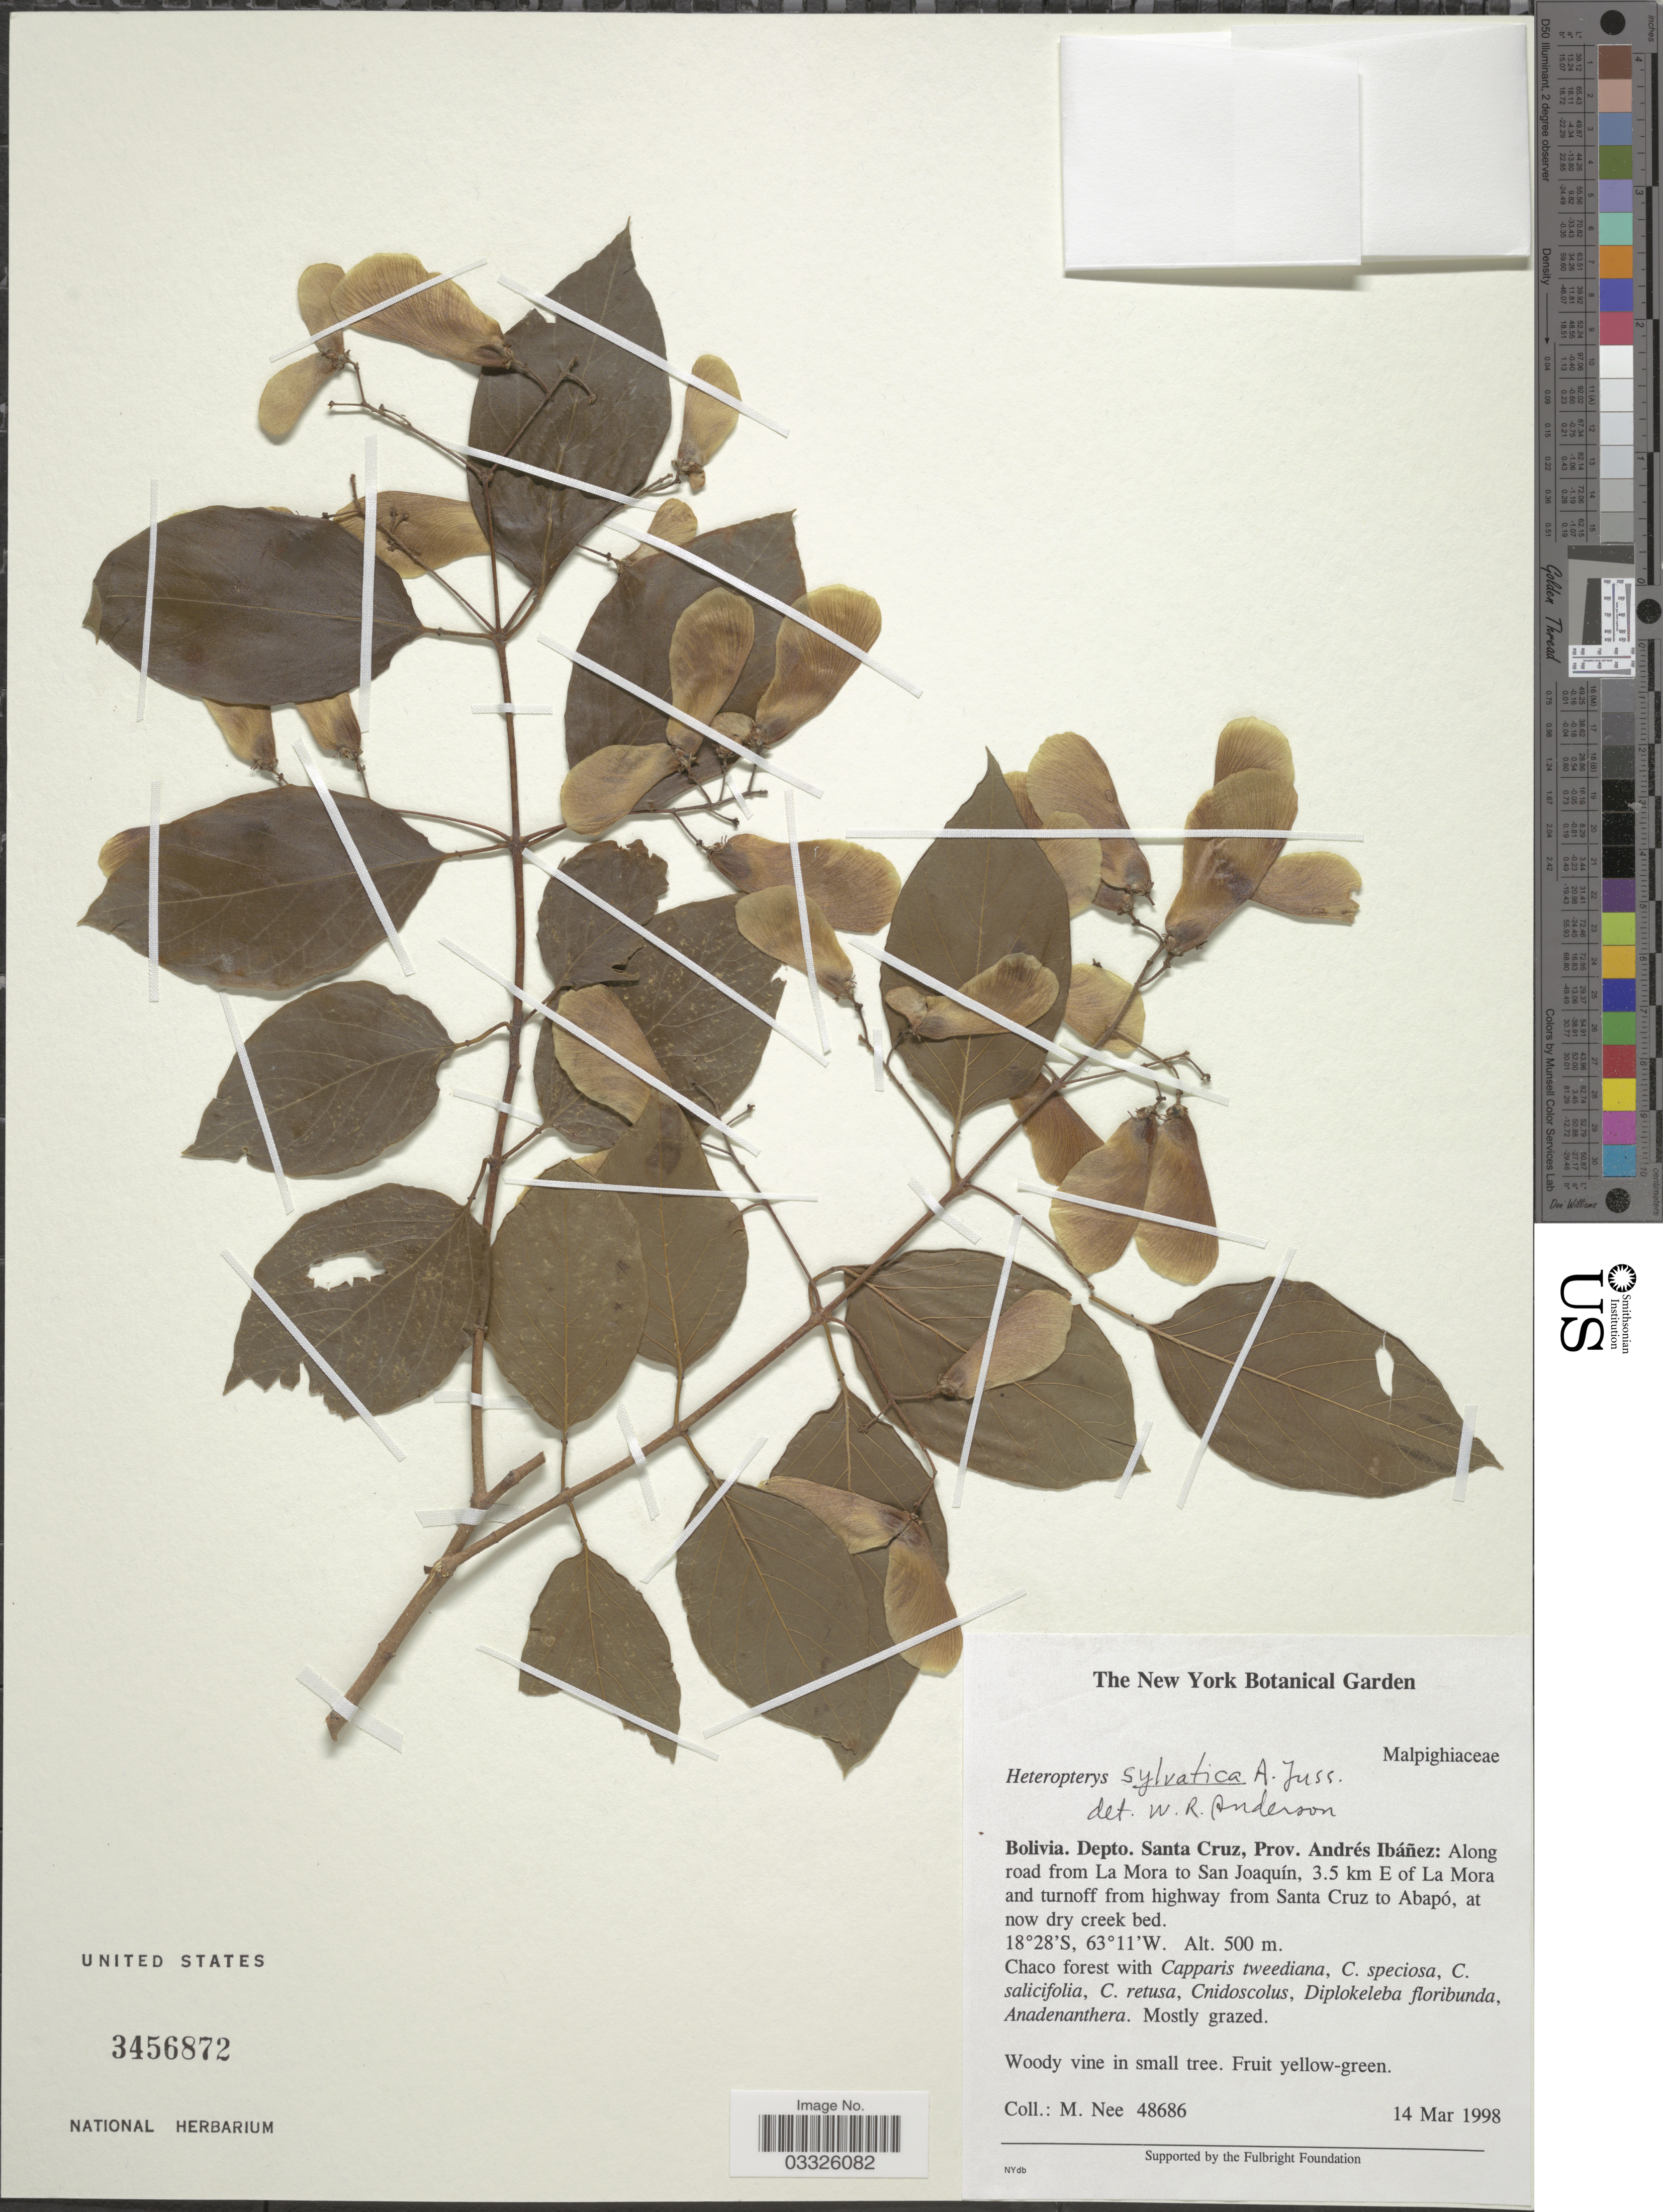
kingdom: Plantae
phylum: Tracheophyta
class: Magnoliopsida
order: Malpighiales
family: Malpighiaceae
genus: Heteropterys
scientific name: Heteropterys sylvatica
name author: A. Juss.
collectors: M. Nee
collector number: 48686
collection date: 1998-03-14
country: Bolivia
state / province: Santa Cruz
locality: Depto. Santa Cruz, Prov. Andrés Ibáñez: Along road from La Mora to San Joaquín, 3.5 km E of La Mora and turnoff from highway from Santa Cruz to Abapó, at now dry creek bed. Chaco forest.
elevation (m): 500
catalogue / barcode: US 3456872